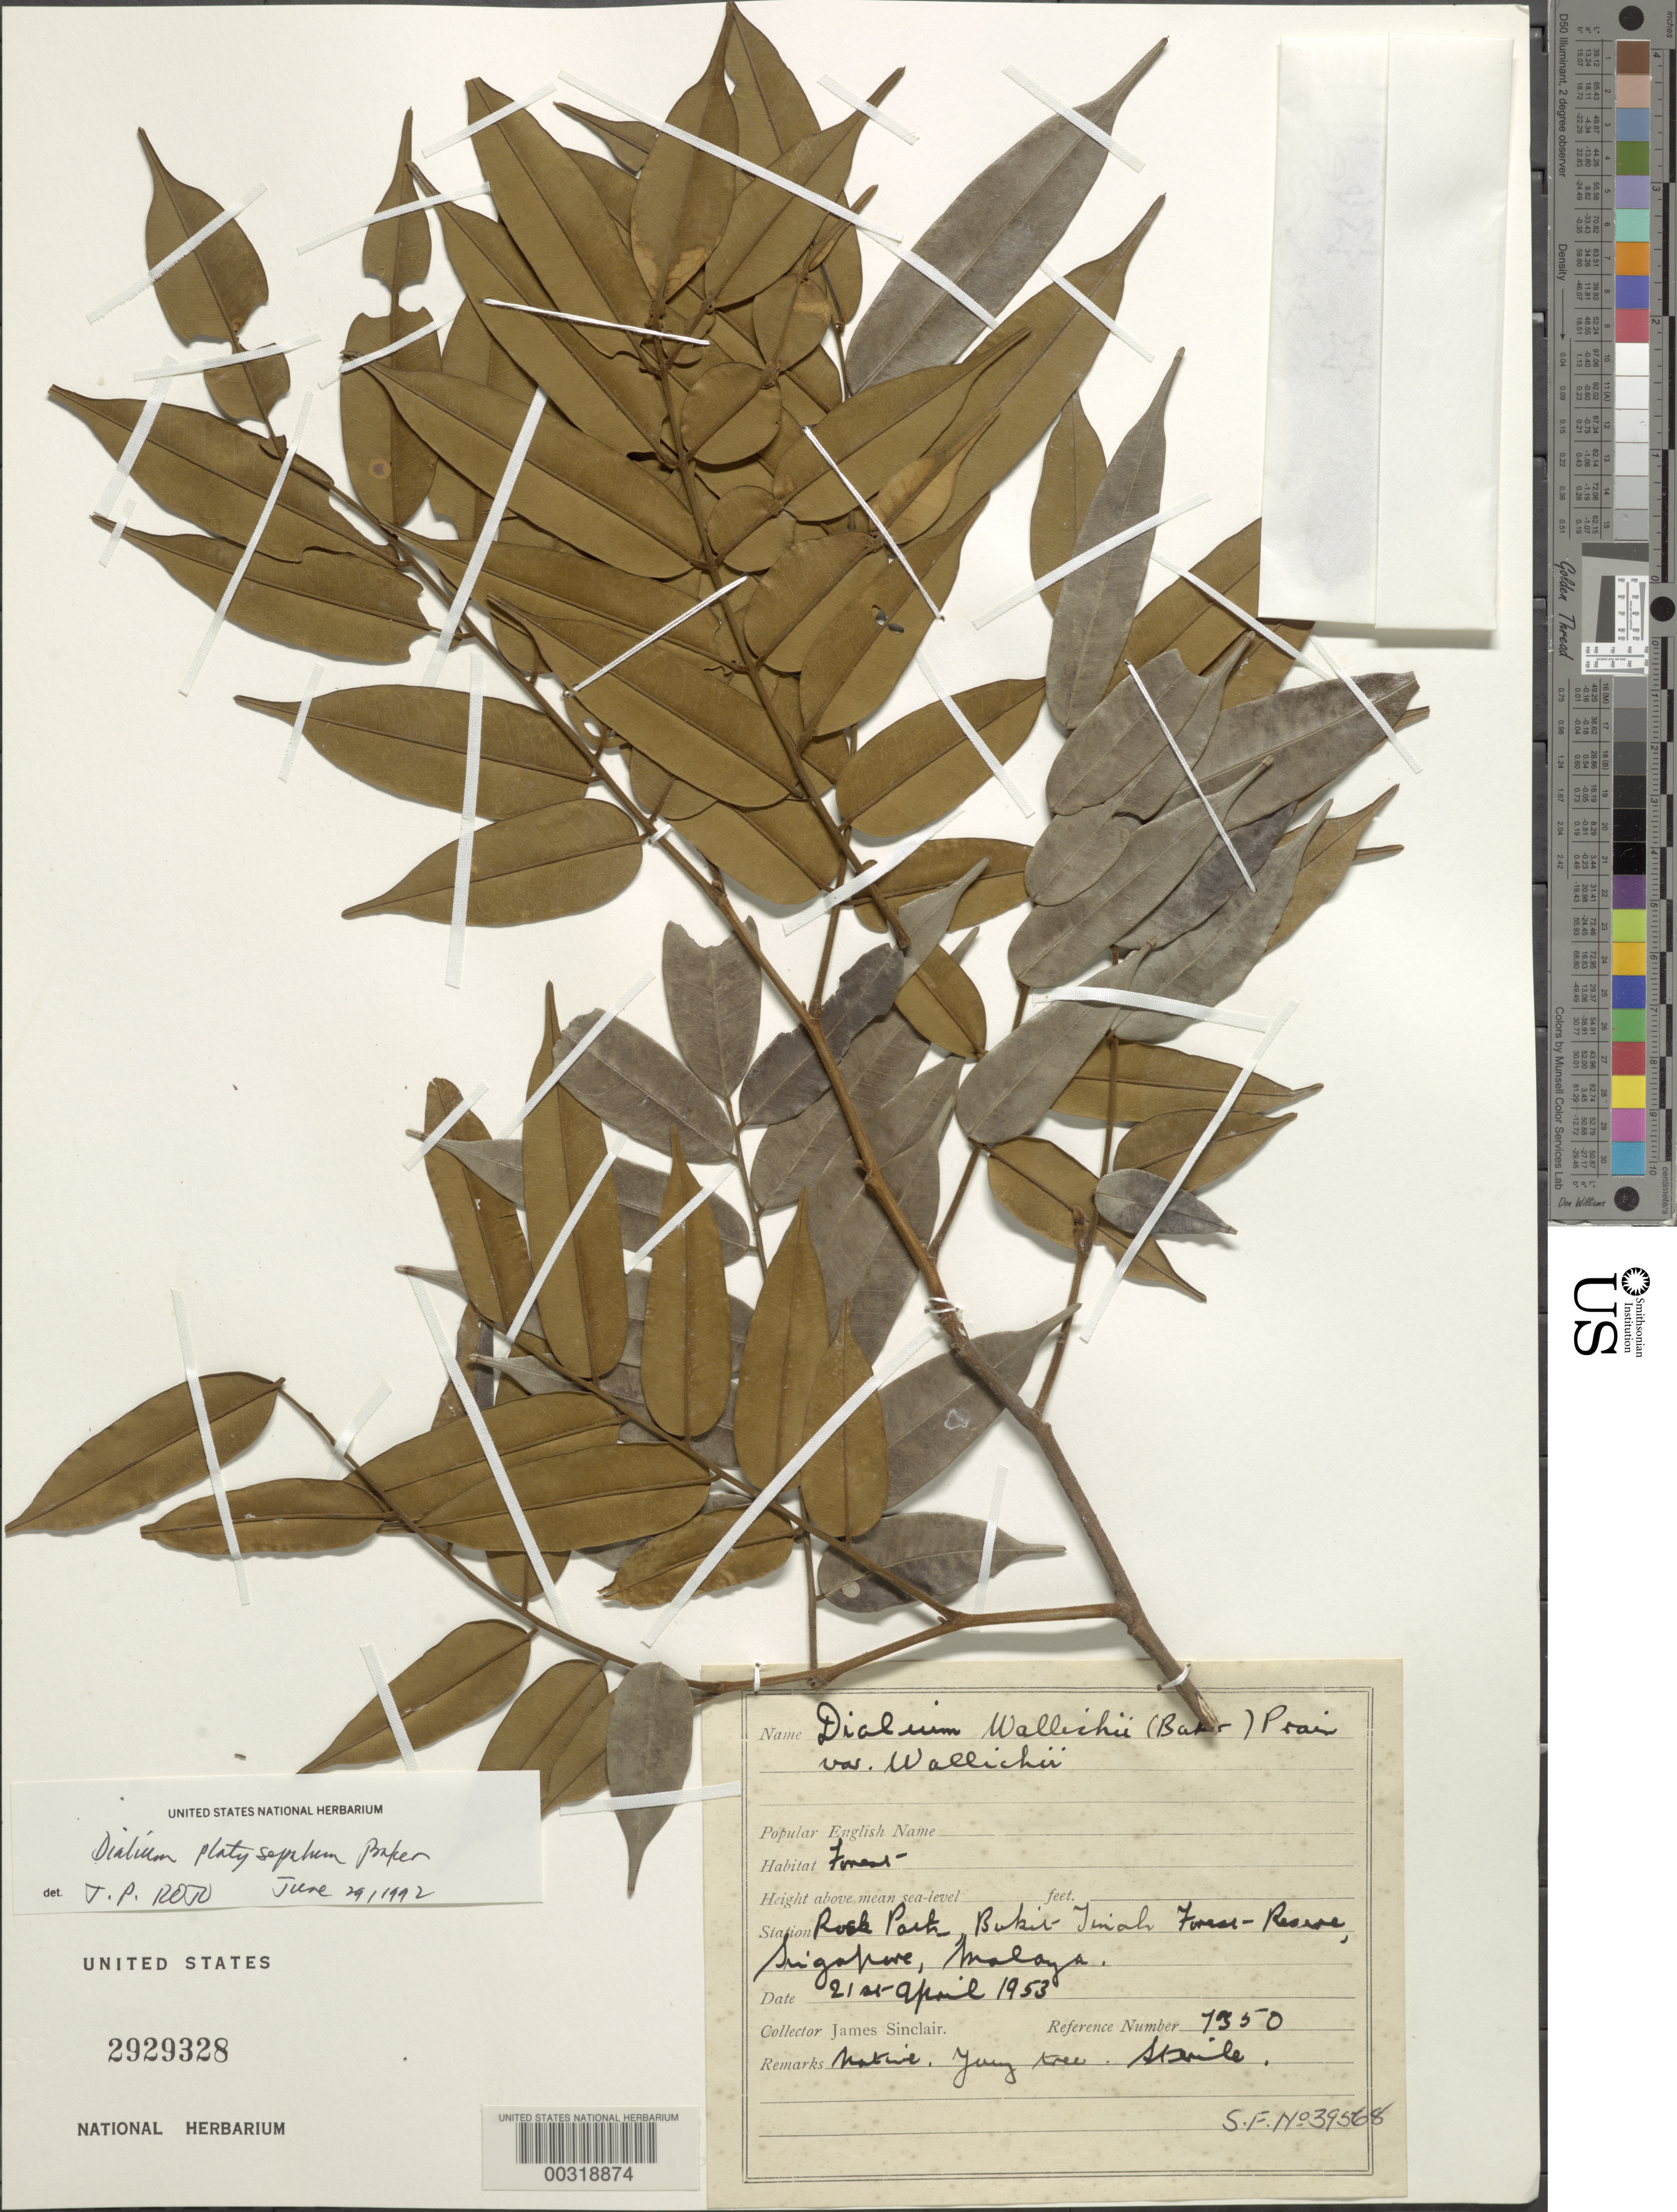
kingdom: Plantae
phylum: Tracheophyta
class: Magnoliopsida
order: Fabales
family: Fabaceae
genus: Dialium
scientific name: Dialium platysepalum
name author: Baker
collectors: J. Sinclair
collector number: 7350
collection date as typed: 21 Apr 1953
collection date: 1953-04-21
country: Singapore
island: Singapore Island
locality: Rose Park, Bukit Tinali Forest Reserve.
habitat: Forest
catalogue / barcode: US 2929328